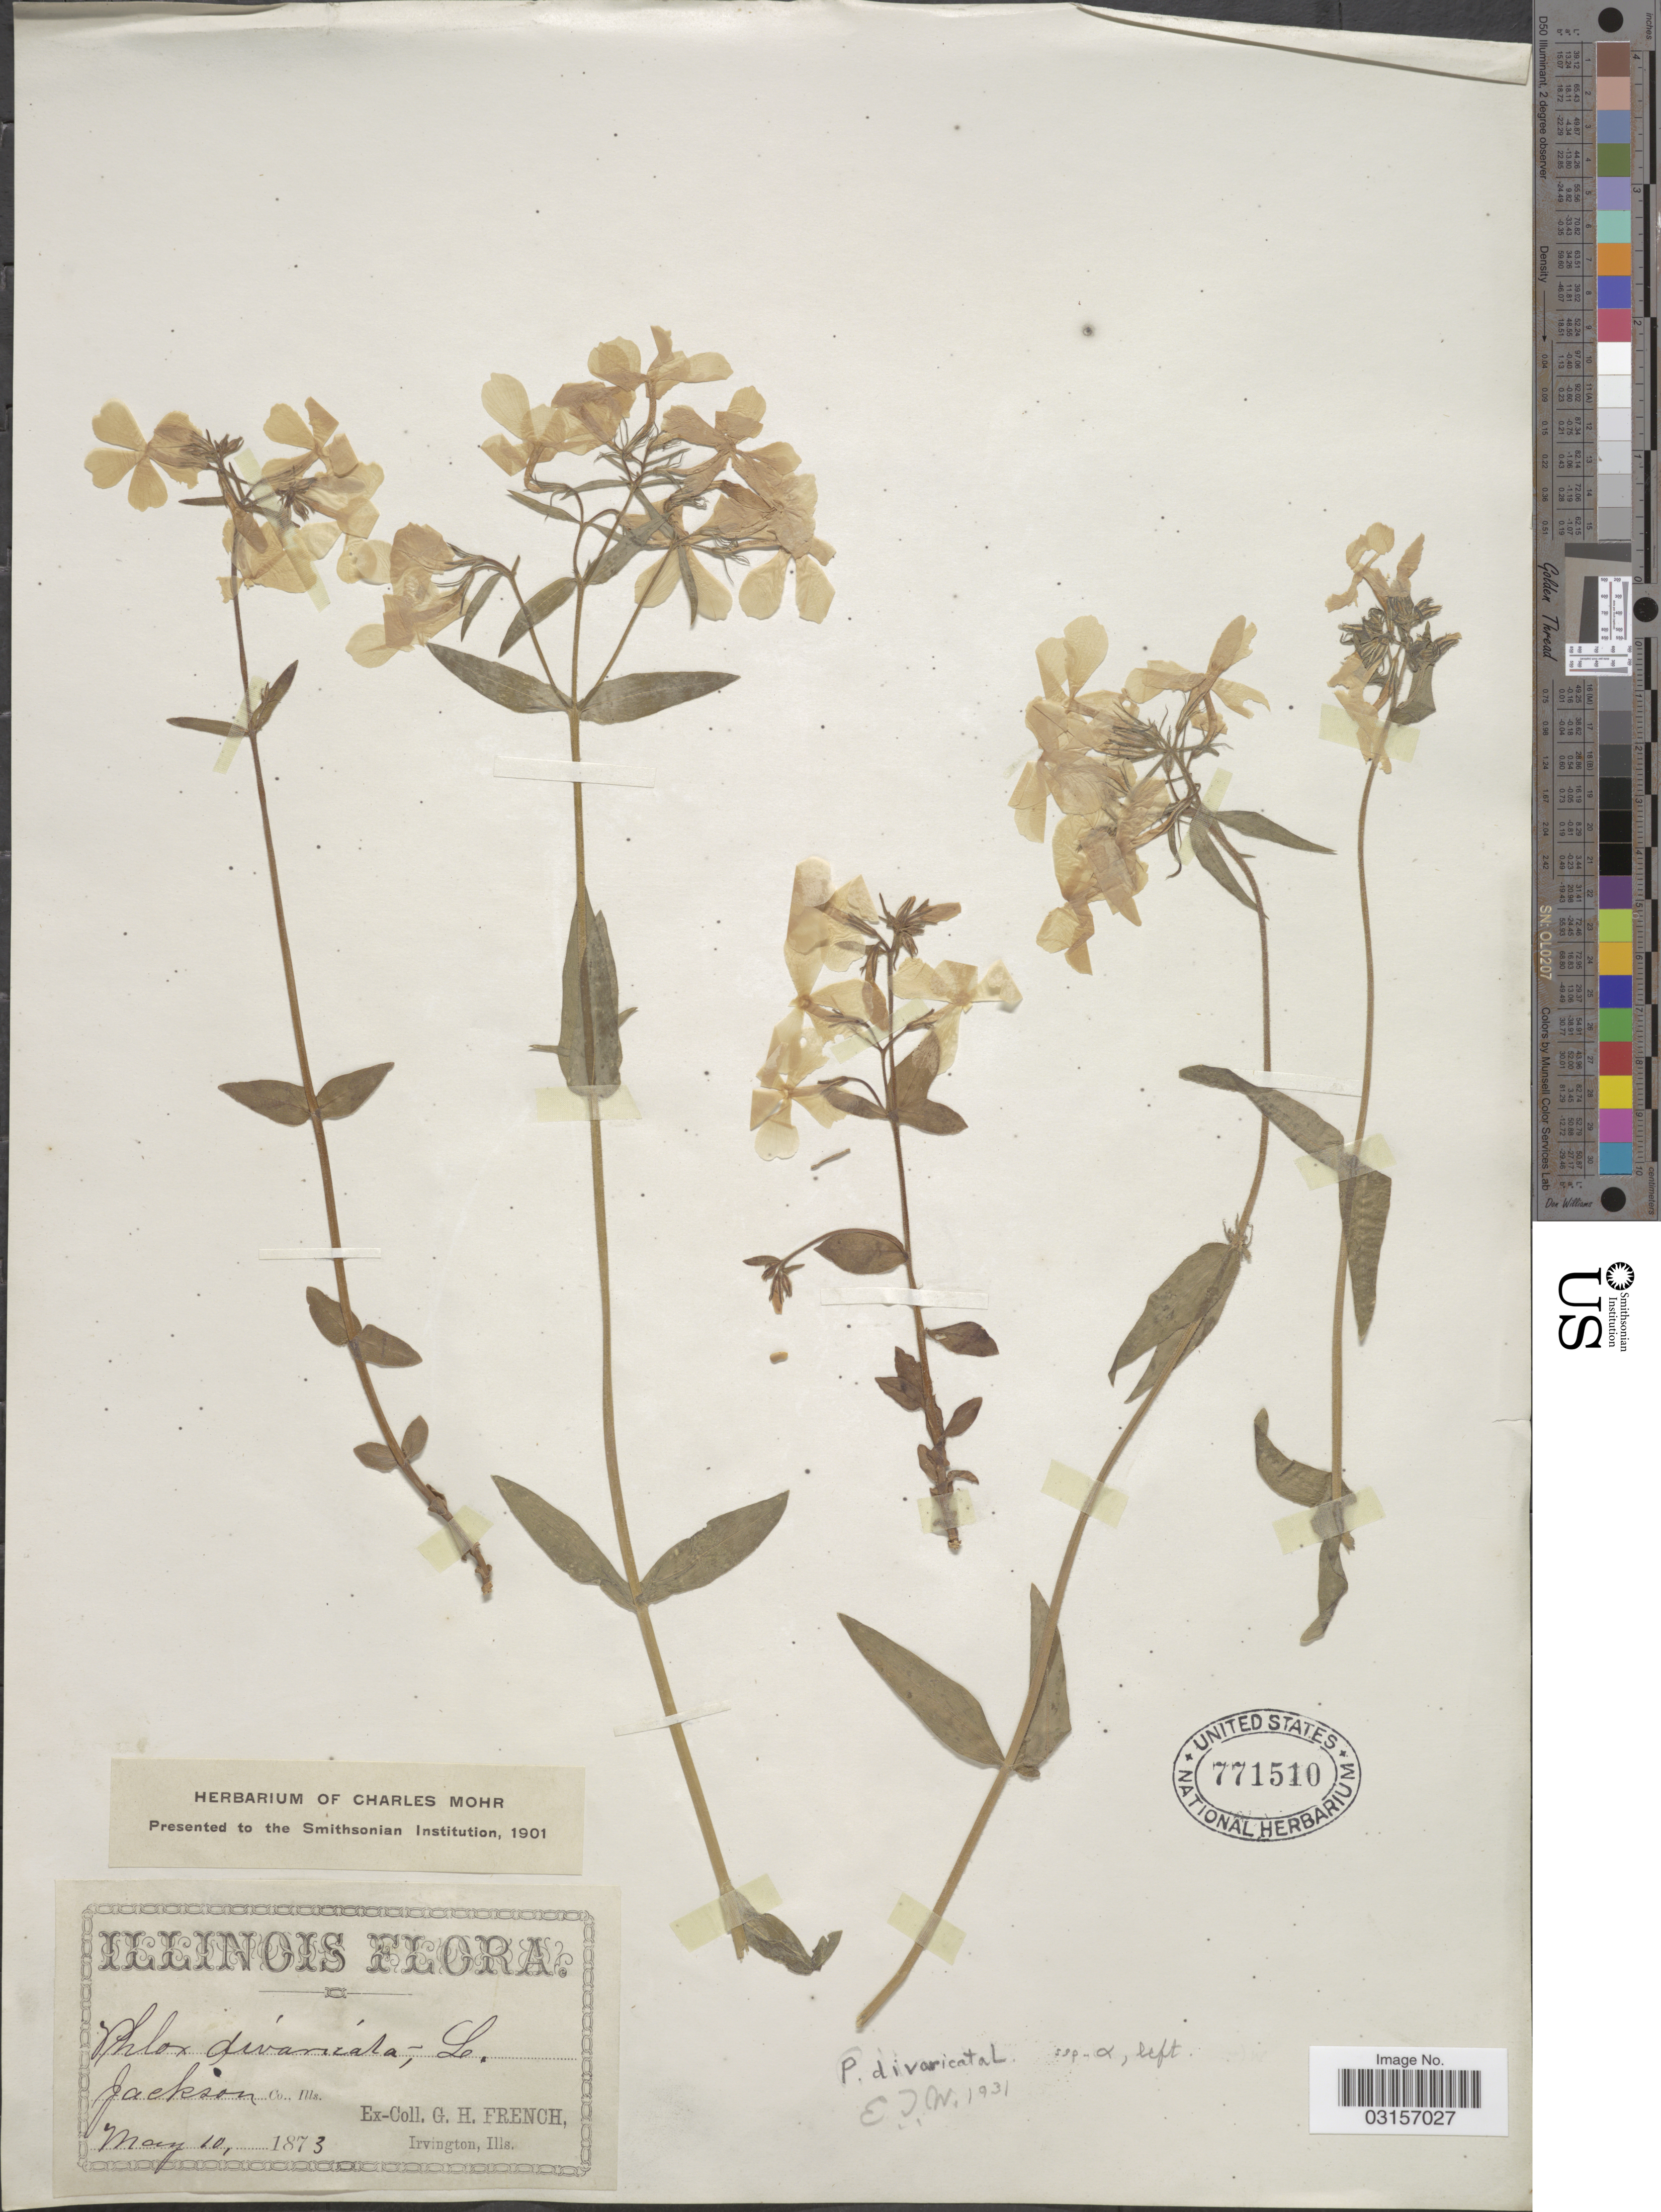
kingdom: Plantae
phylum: Tracheophyta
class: Magnoliopsida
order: Ericales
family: Polemoniaceae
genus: Phlox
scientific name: Phlox divaricata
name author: L.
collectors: G. H. French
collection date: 1873-05-10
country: United States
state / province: Illinois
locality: Jackson Co.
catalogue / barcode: US 771510